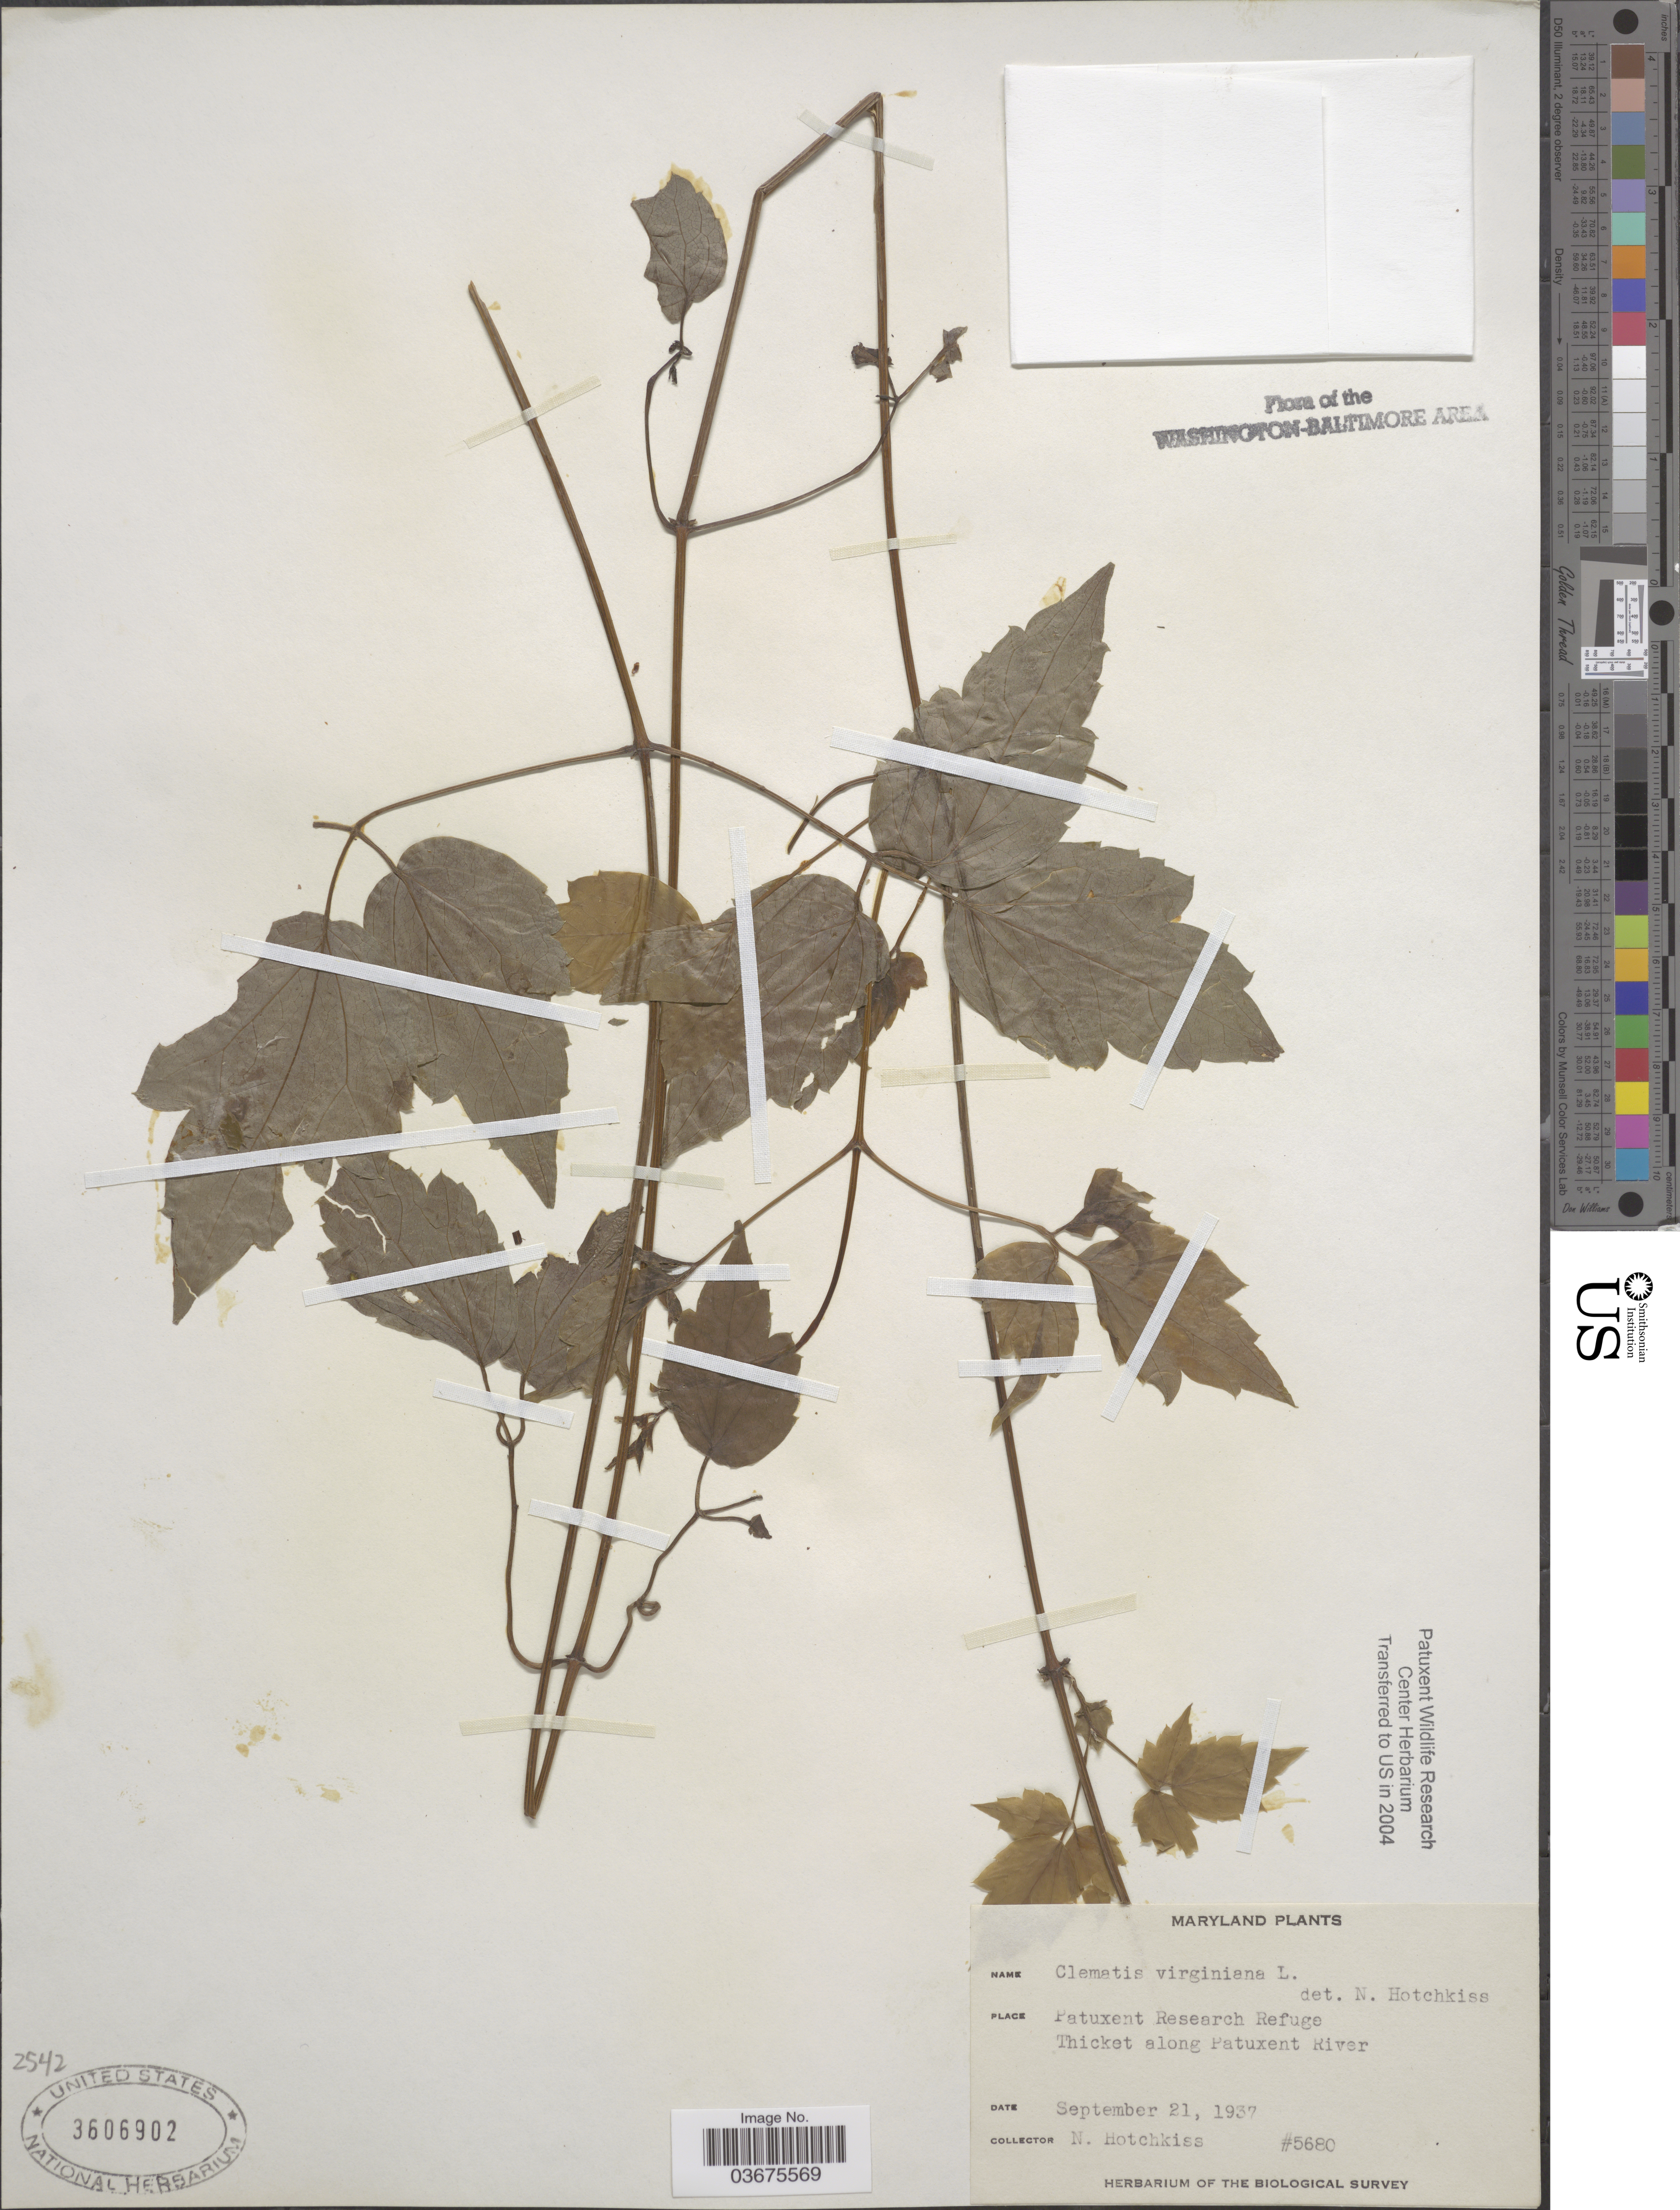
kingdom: Plantae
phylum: Tracheophyta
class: Magnoliopsida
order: Ranunculales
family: Ranunculaceae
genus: Clematis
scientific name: Clematis virginiana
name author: L.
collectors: N. Hotchkiss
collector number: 5680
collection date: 1937-09-21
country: United States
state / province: Maryland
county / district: Prince George's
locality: Patuxent Research Refuge. Thicket along Patuxent River.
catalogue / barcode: US 3606902